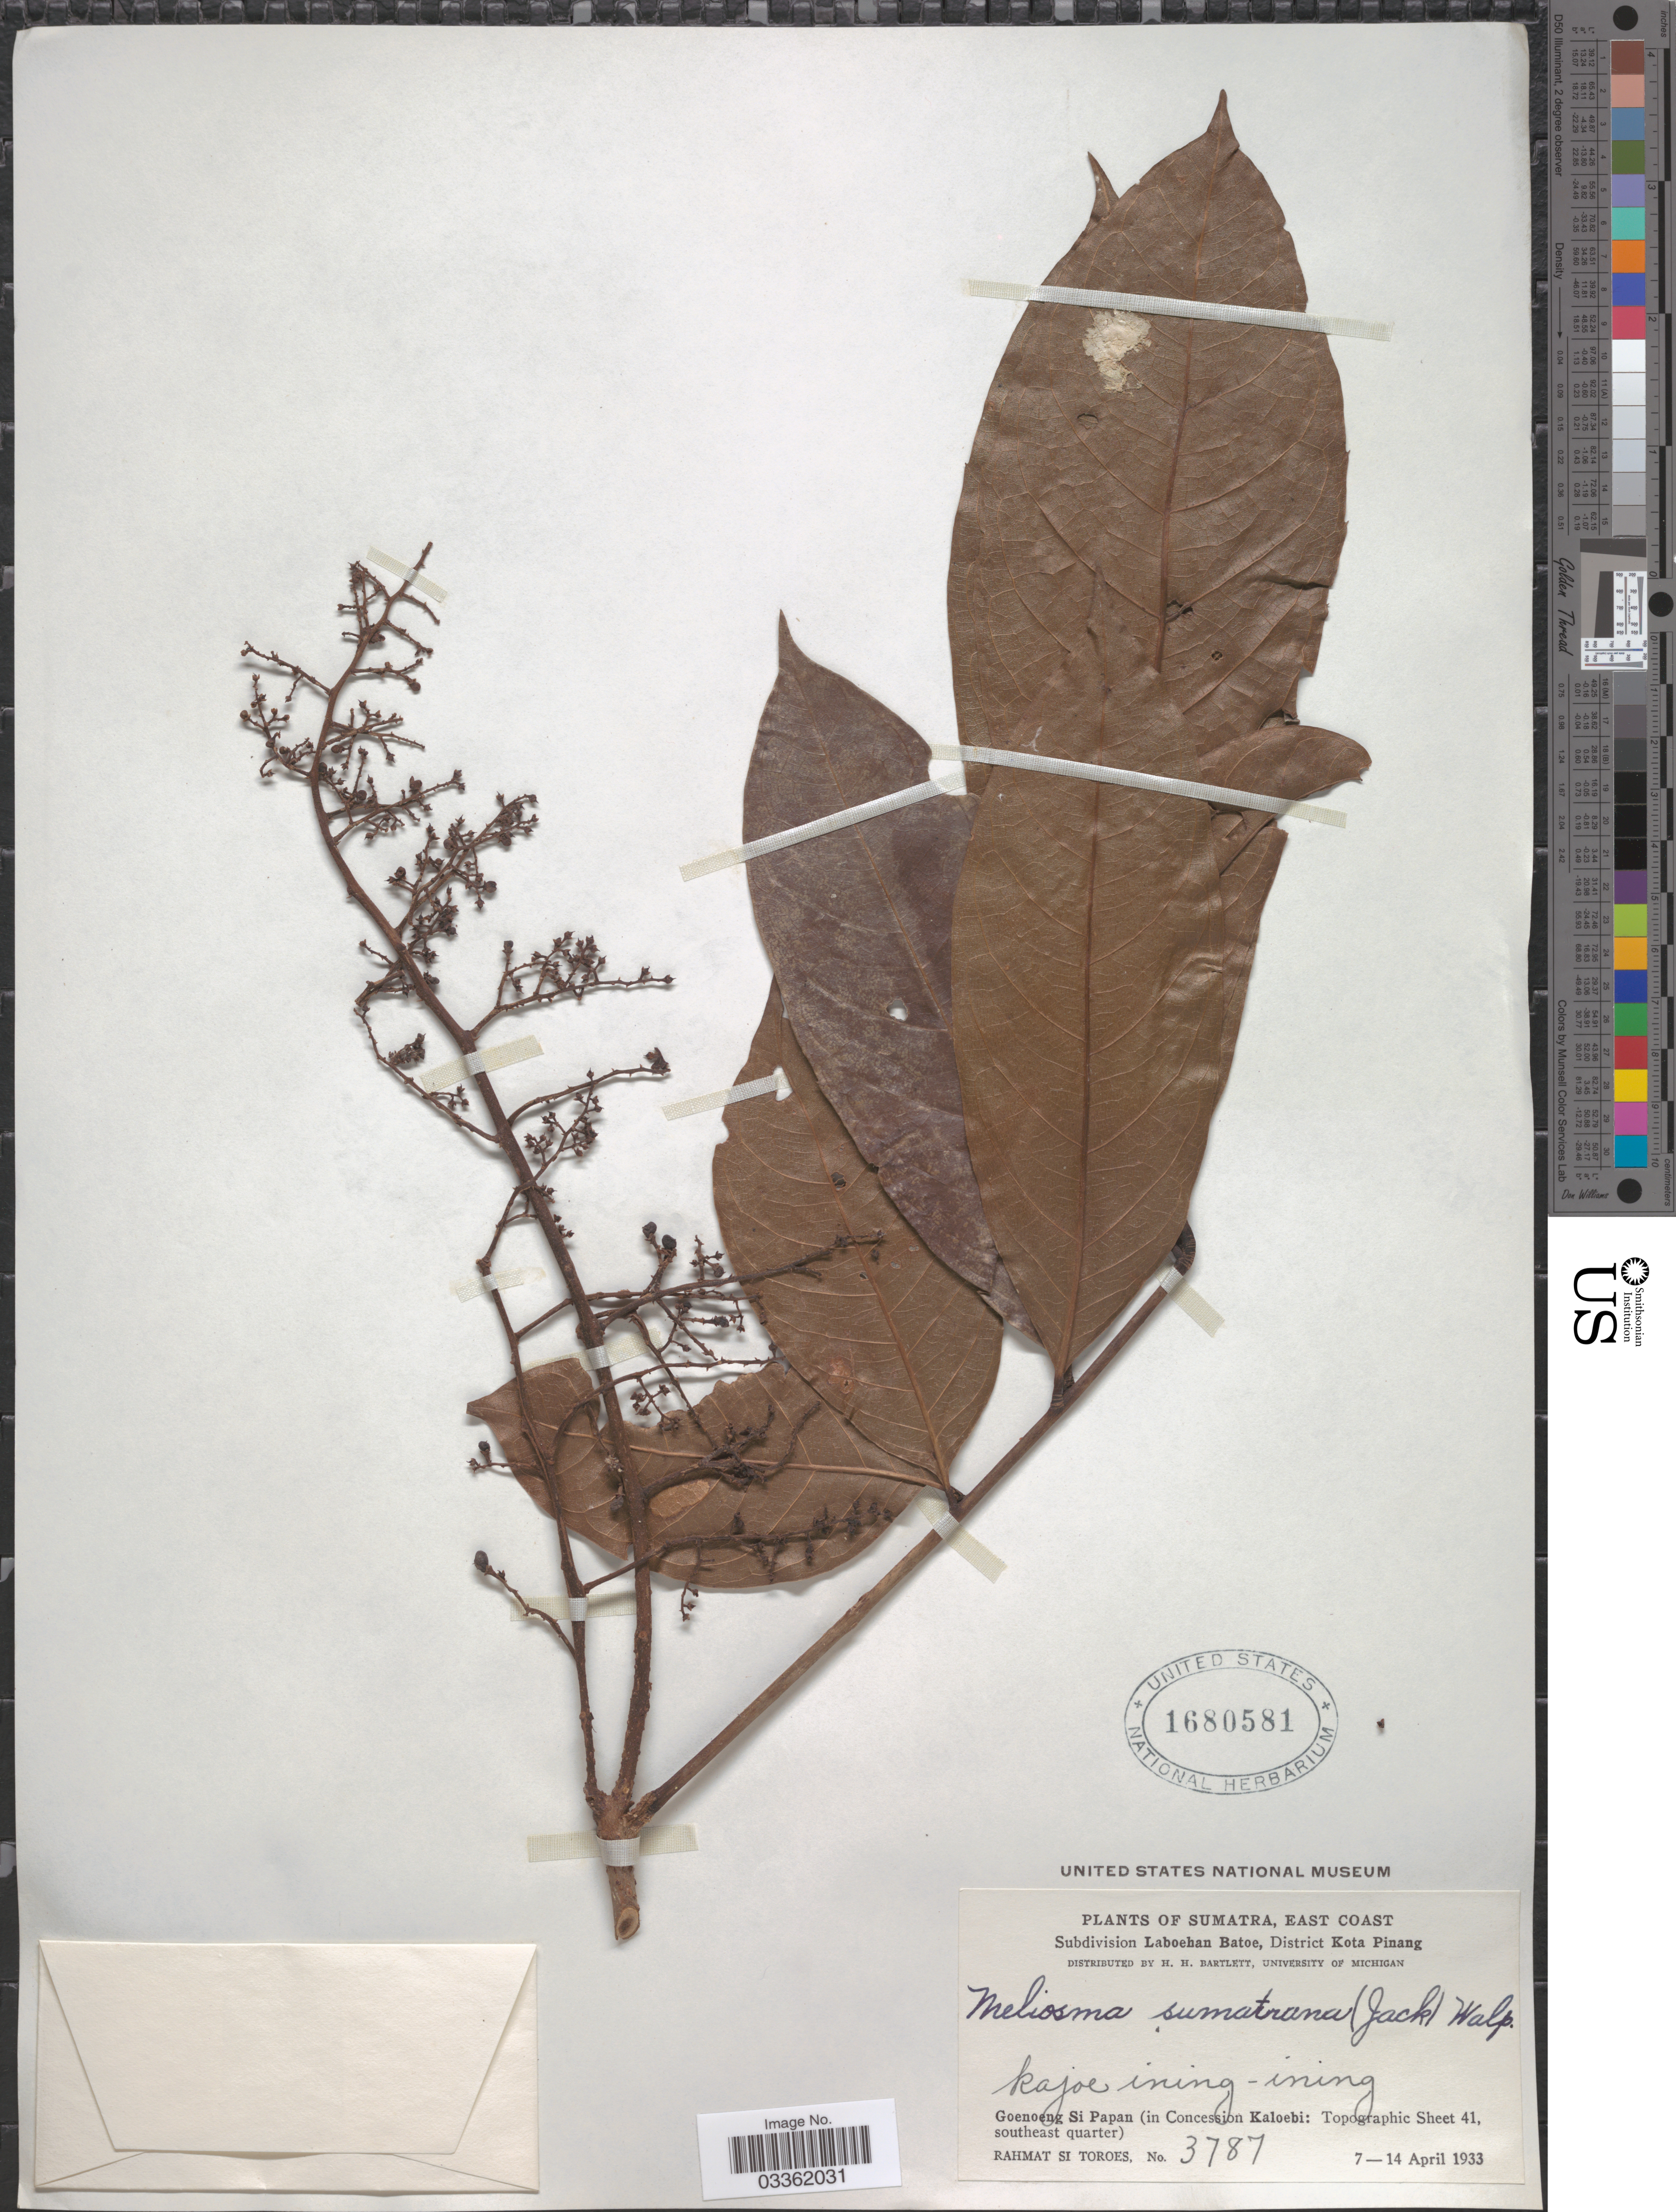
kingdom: Plantae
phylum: Tracheophyta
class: Magnoliopsida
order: Proteales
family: Sabiaceae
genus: Meliosma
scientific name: Meliosma sumatrana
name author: (Jack) Walp.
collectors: Rahmat Si Boeea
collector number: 3787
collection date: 1933-04-07/1933-04-14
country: Indonesia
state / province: Sumatra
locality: East Coast. Subdivision Laboehan Batoe, District Kota Pinang. Goenoeng Si Papan (in Concession Kaloebi: Topographic Sheet 41, southeast quarter).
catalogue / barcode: US 1680581